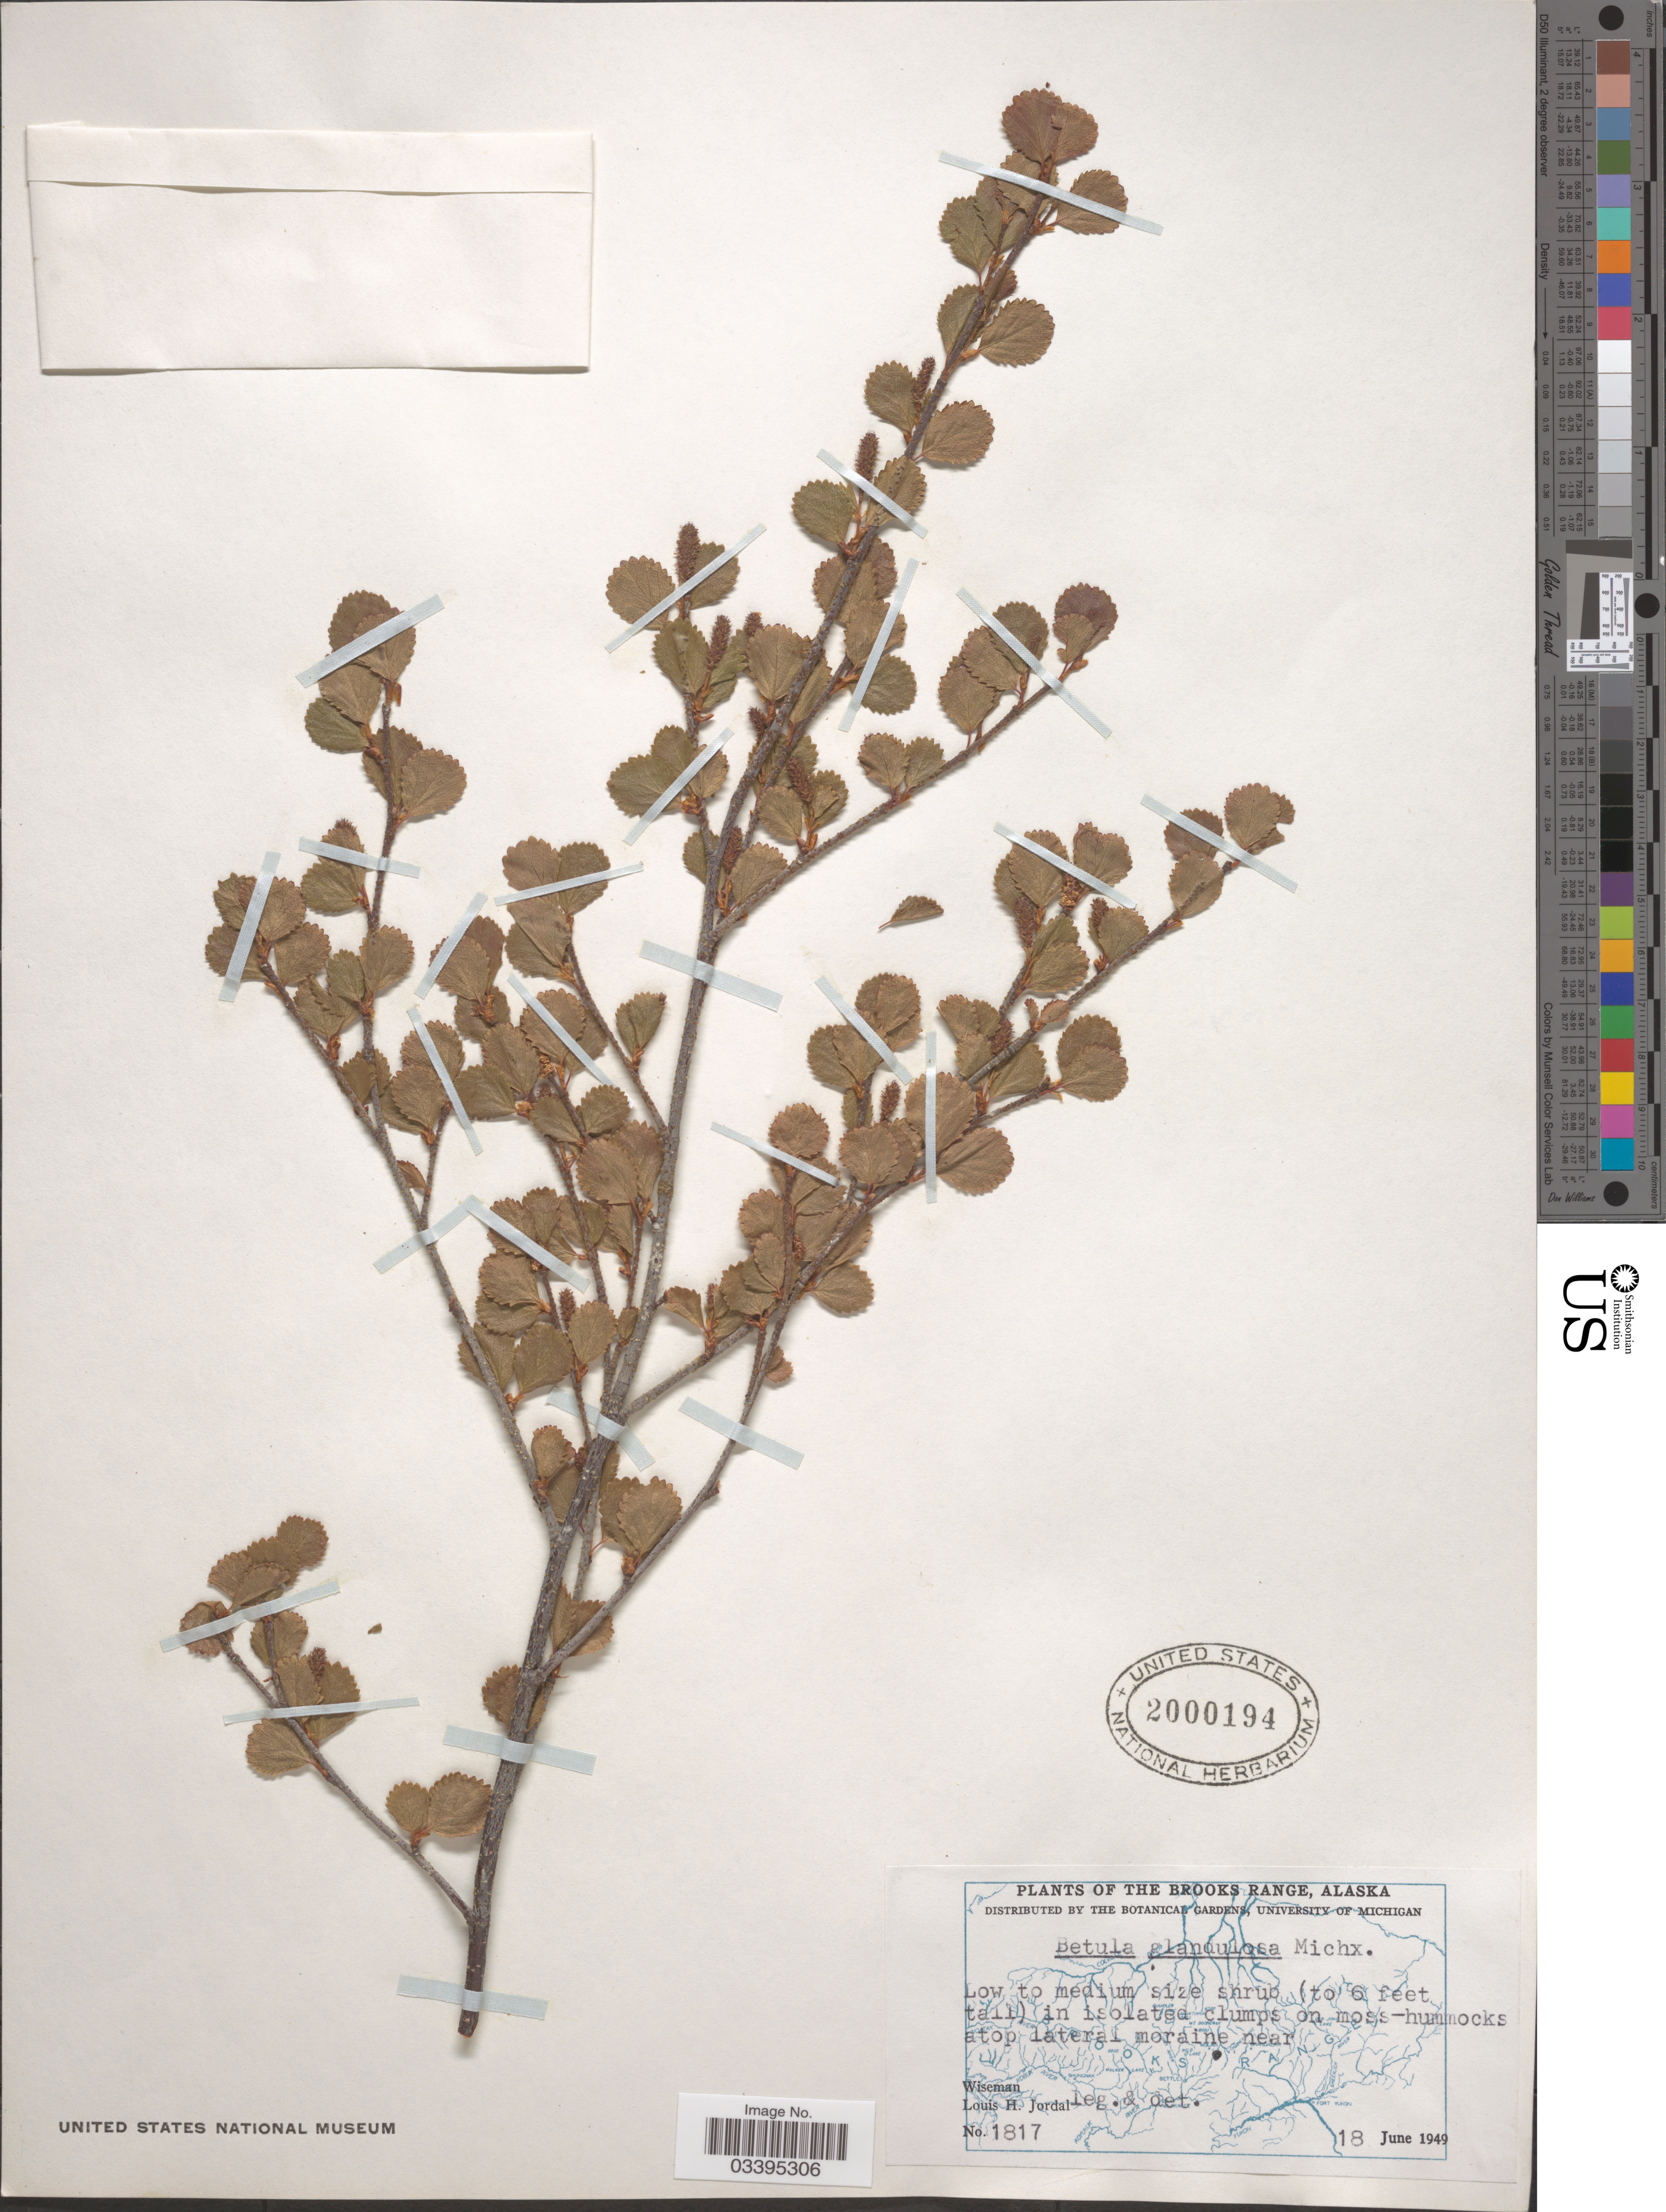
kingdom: Plantae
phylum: Tracheophyta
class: Magnoliopsida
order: Fagales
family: Betulaceae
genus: Betula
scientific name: Betula glandulosa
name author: Michx.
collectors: L. Jordal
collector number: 1817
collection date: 1949-06-18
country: United States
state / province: Alaska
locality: The Brooks Range. On moss-hummocks atop lateral morain near Wiseman.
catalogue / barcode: US 2000194